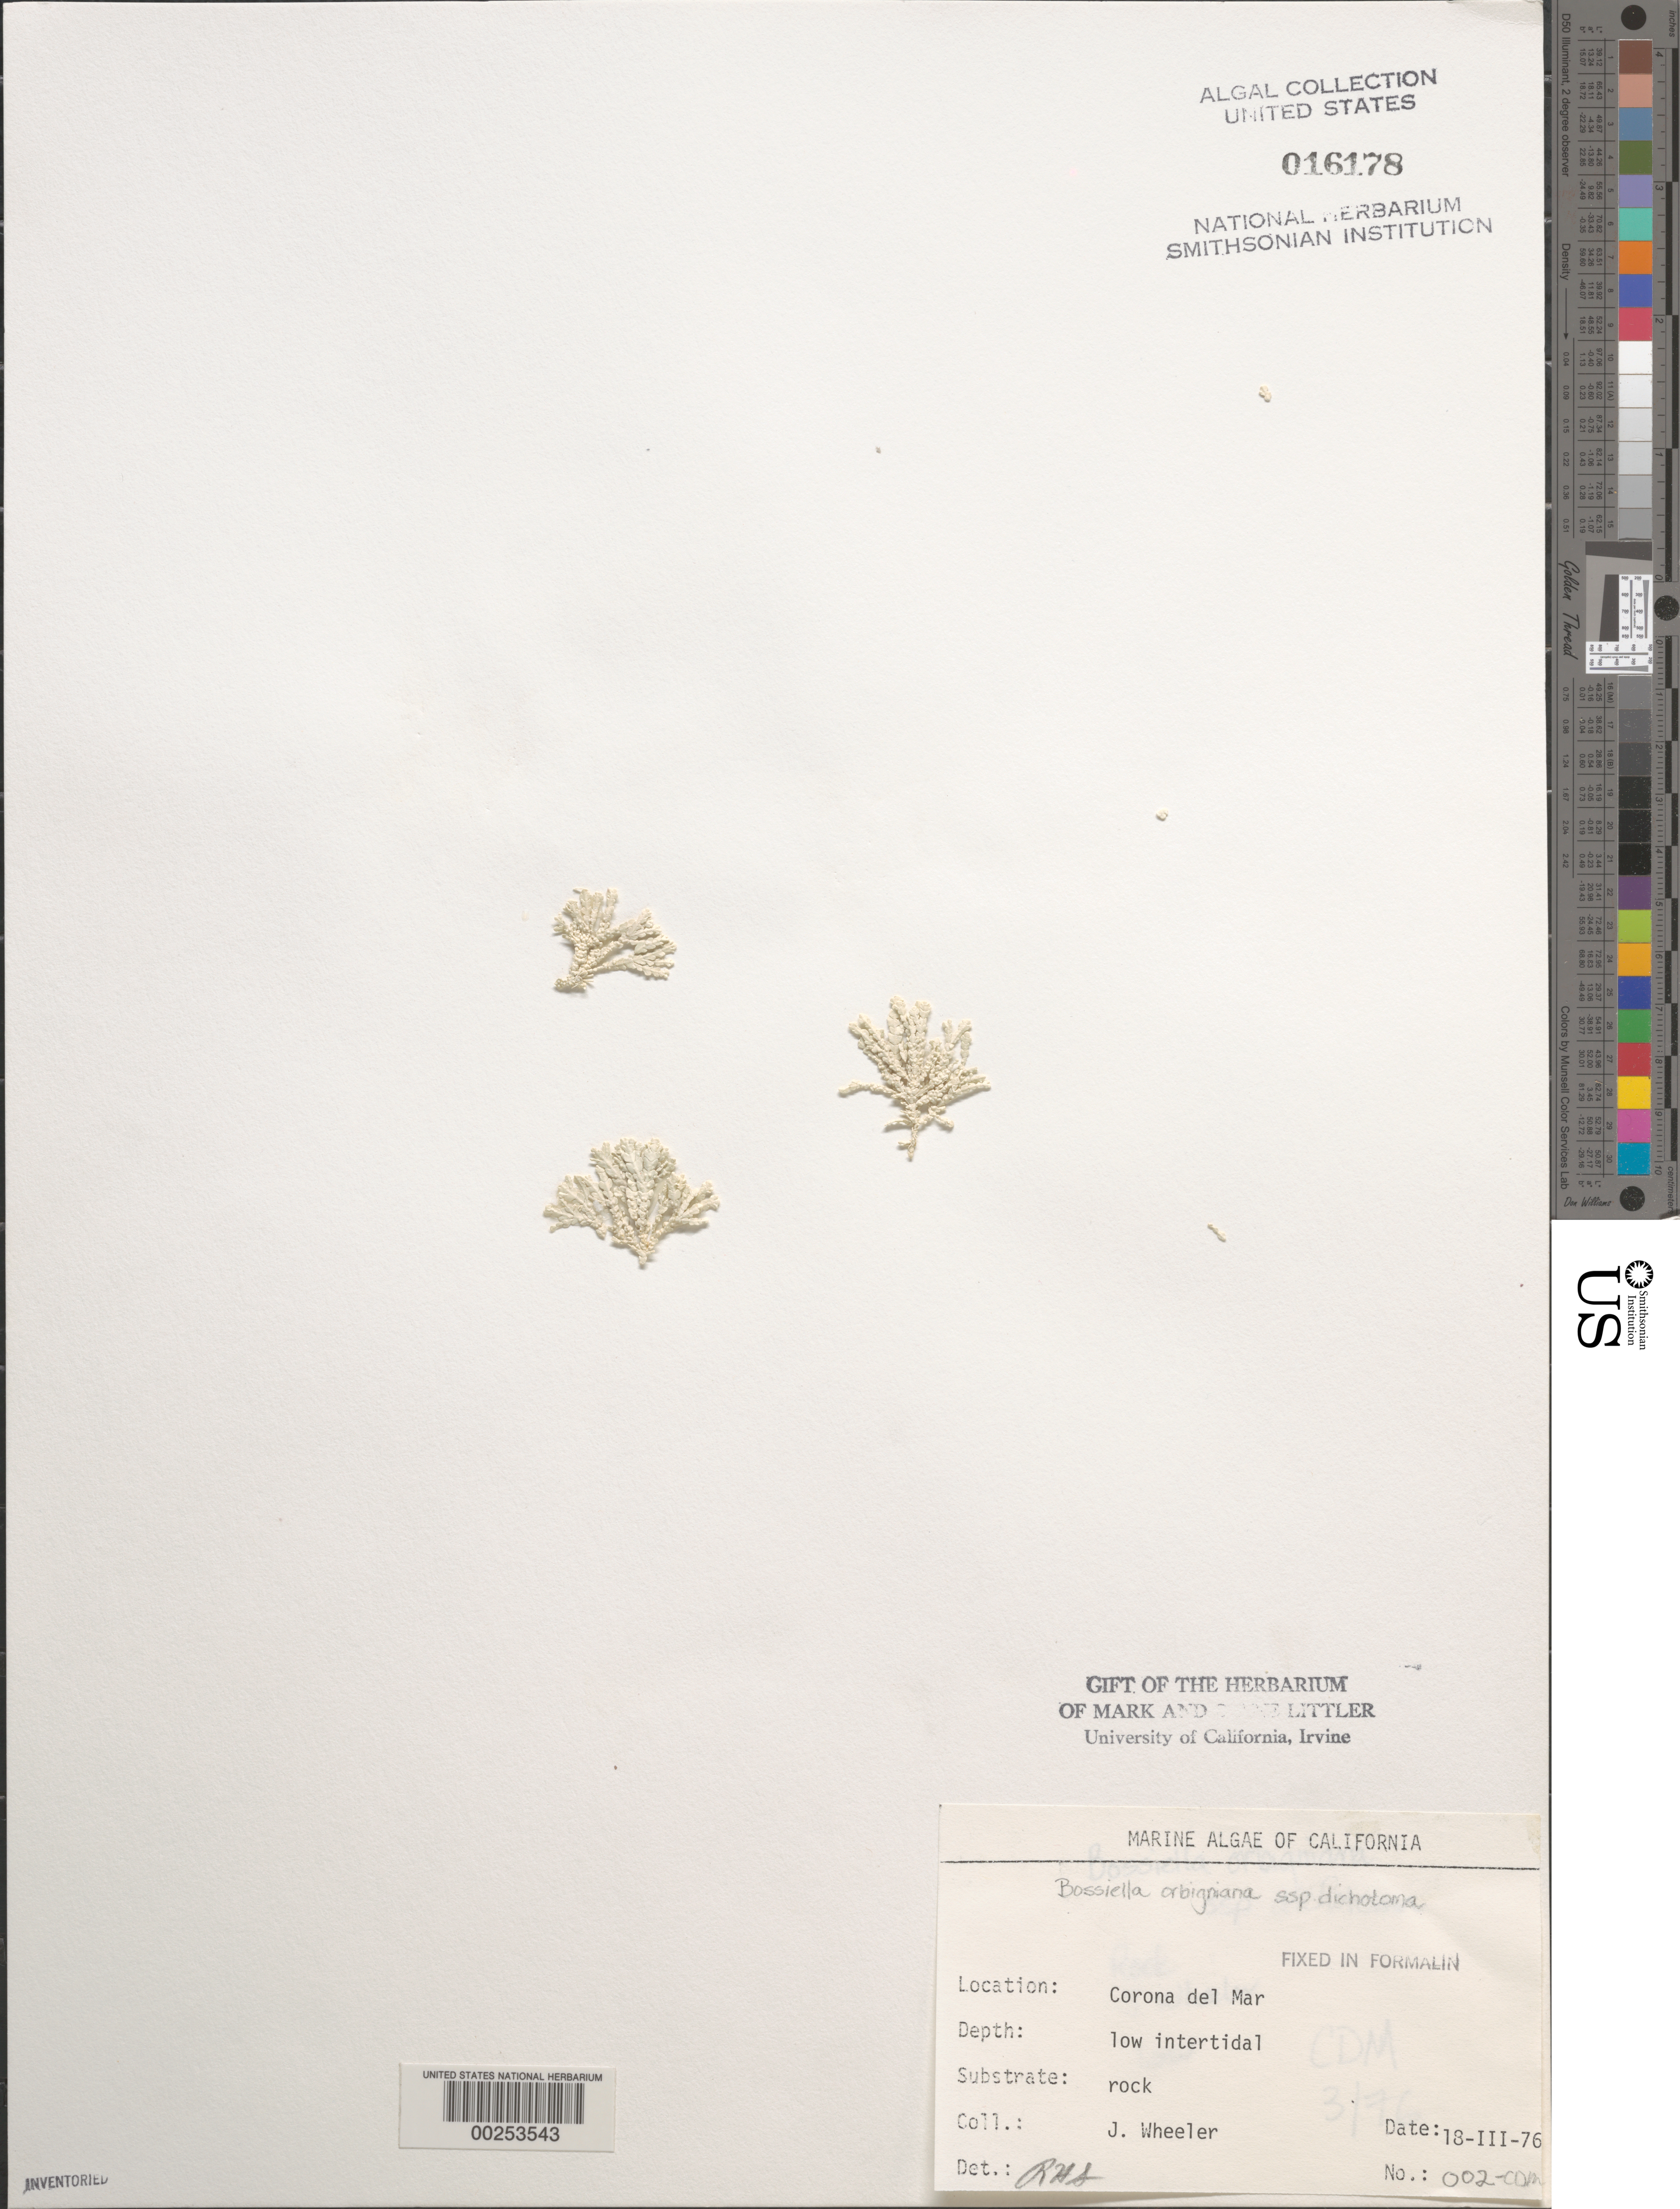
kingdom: Plantae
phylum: Rhodophyta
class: Florideophyceae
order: Corallinales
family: Corallinaceae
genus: Bossiella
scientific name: Bossiella orbigniana subsp. dichotoma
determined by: Sims, Robert H.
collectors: J. L. Wheeler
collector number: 002-CDM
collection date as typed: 18 Mar 1976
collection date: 1976-03-18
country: United States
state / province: California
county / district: Orange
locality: Corona del Mar, mouth of Morning Canyon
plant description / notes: BLM-SOCALBIGHT Rocky Intertidal Survey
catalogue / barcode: US 16178